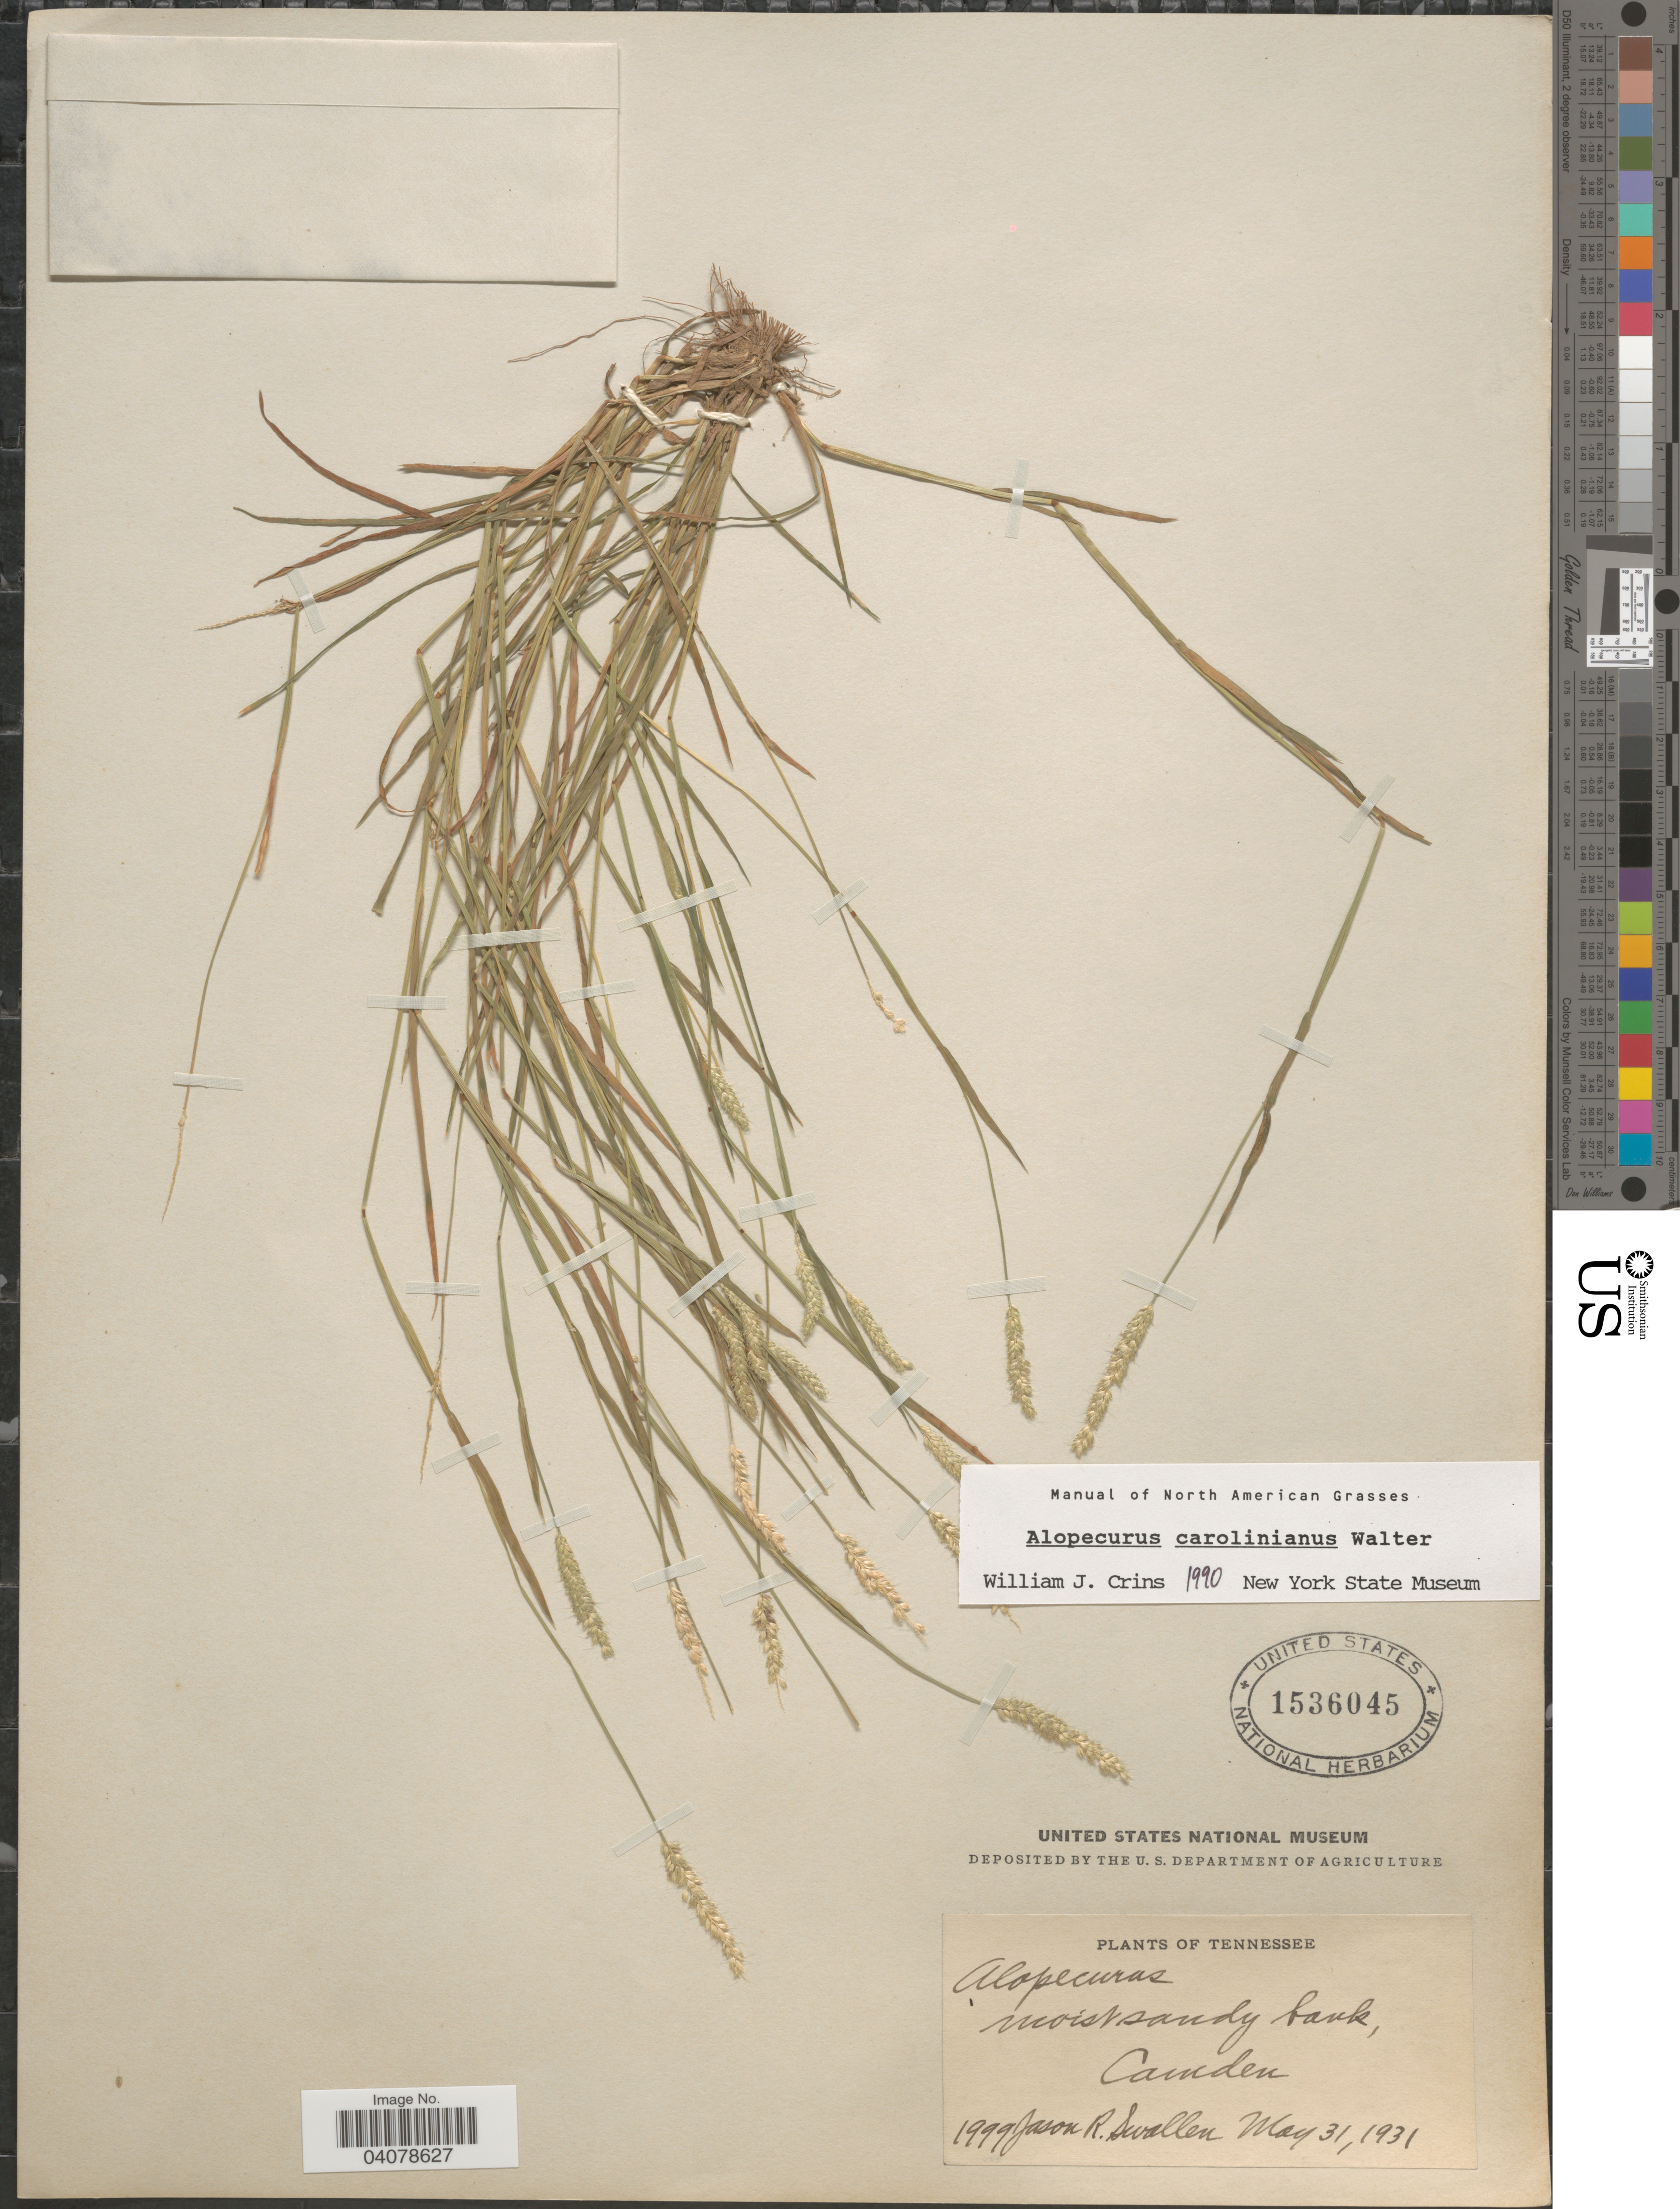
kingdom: Plantae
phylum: Tracheophyta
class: Liliopsida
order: Poales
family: Poaceae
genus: Alopecurus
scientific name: Alopecurus carolinianus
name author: Walter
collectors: J. R. Swallen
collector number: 1999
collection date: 1931-05-31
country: United States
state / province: Tennessee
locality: Moist sandy bank, Camden.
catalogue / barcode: US 1536045